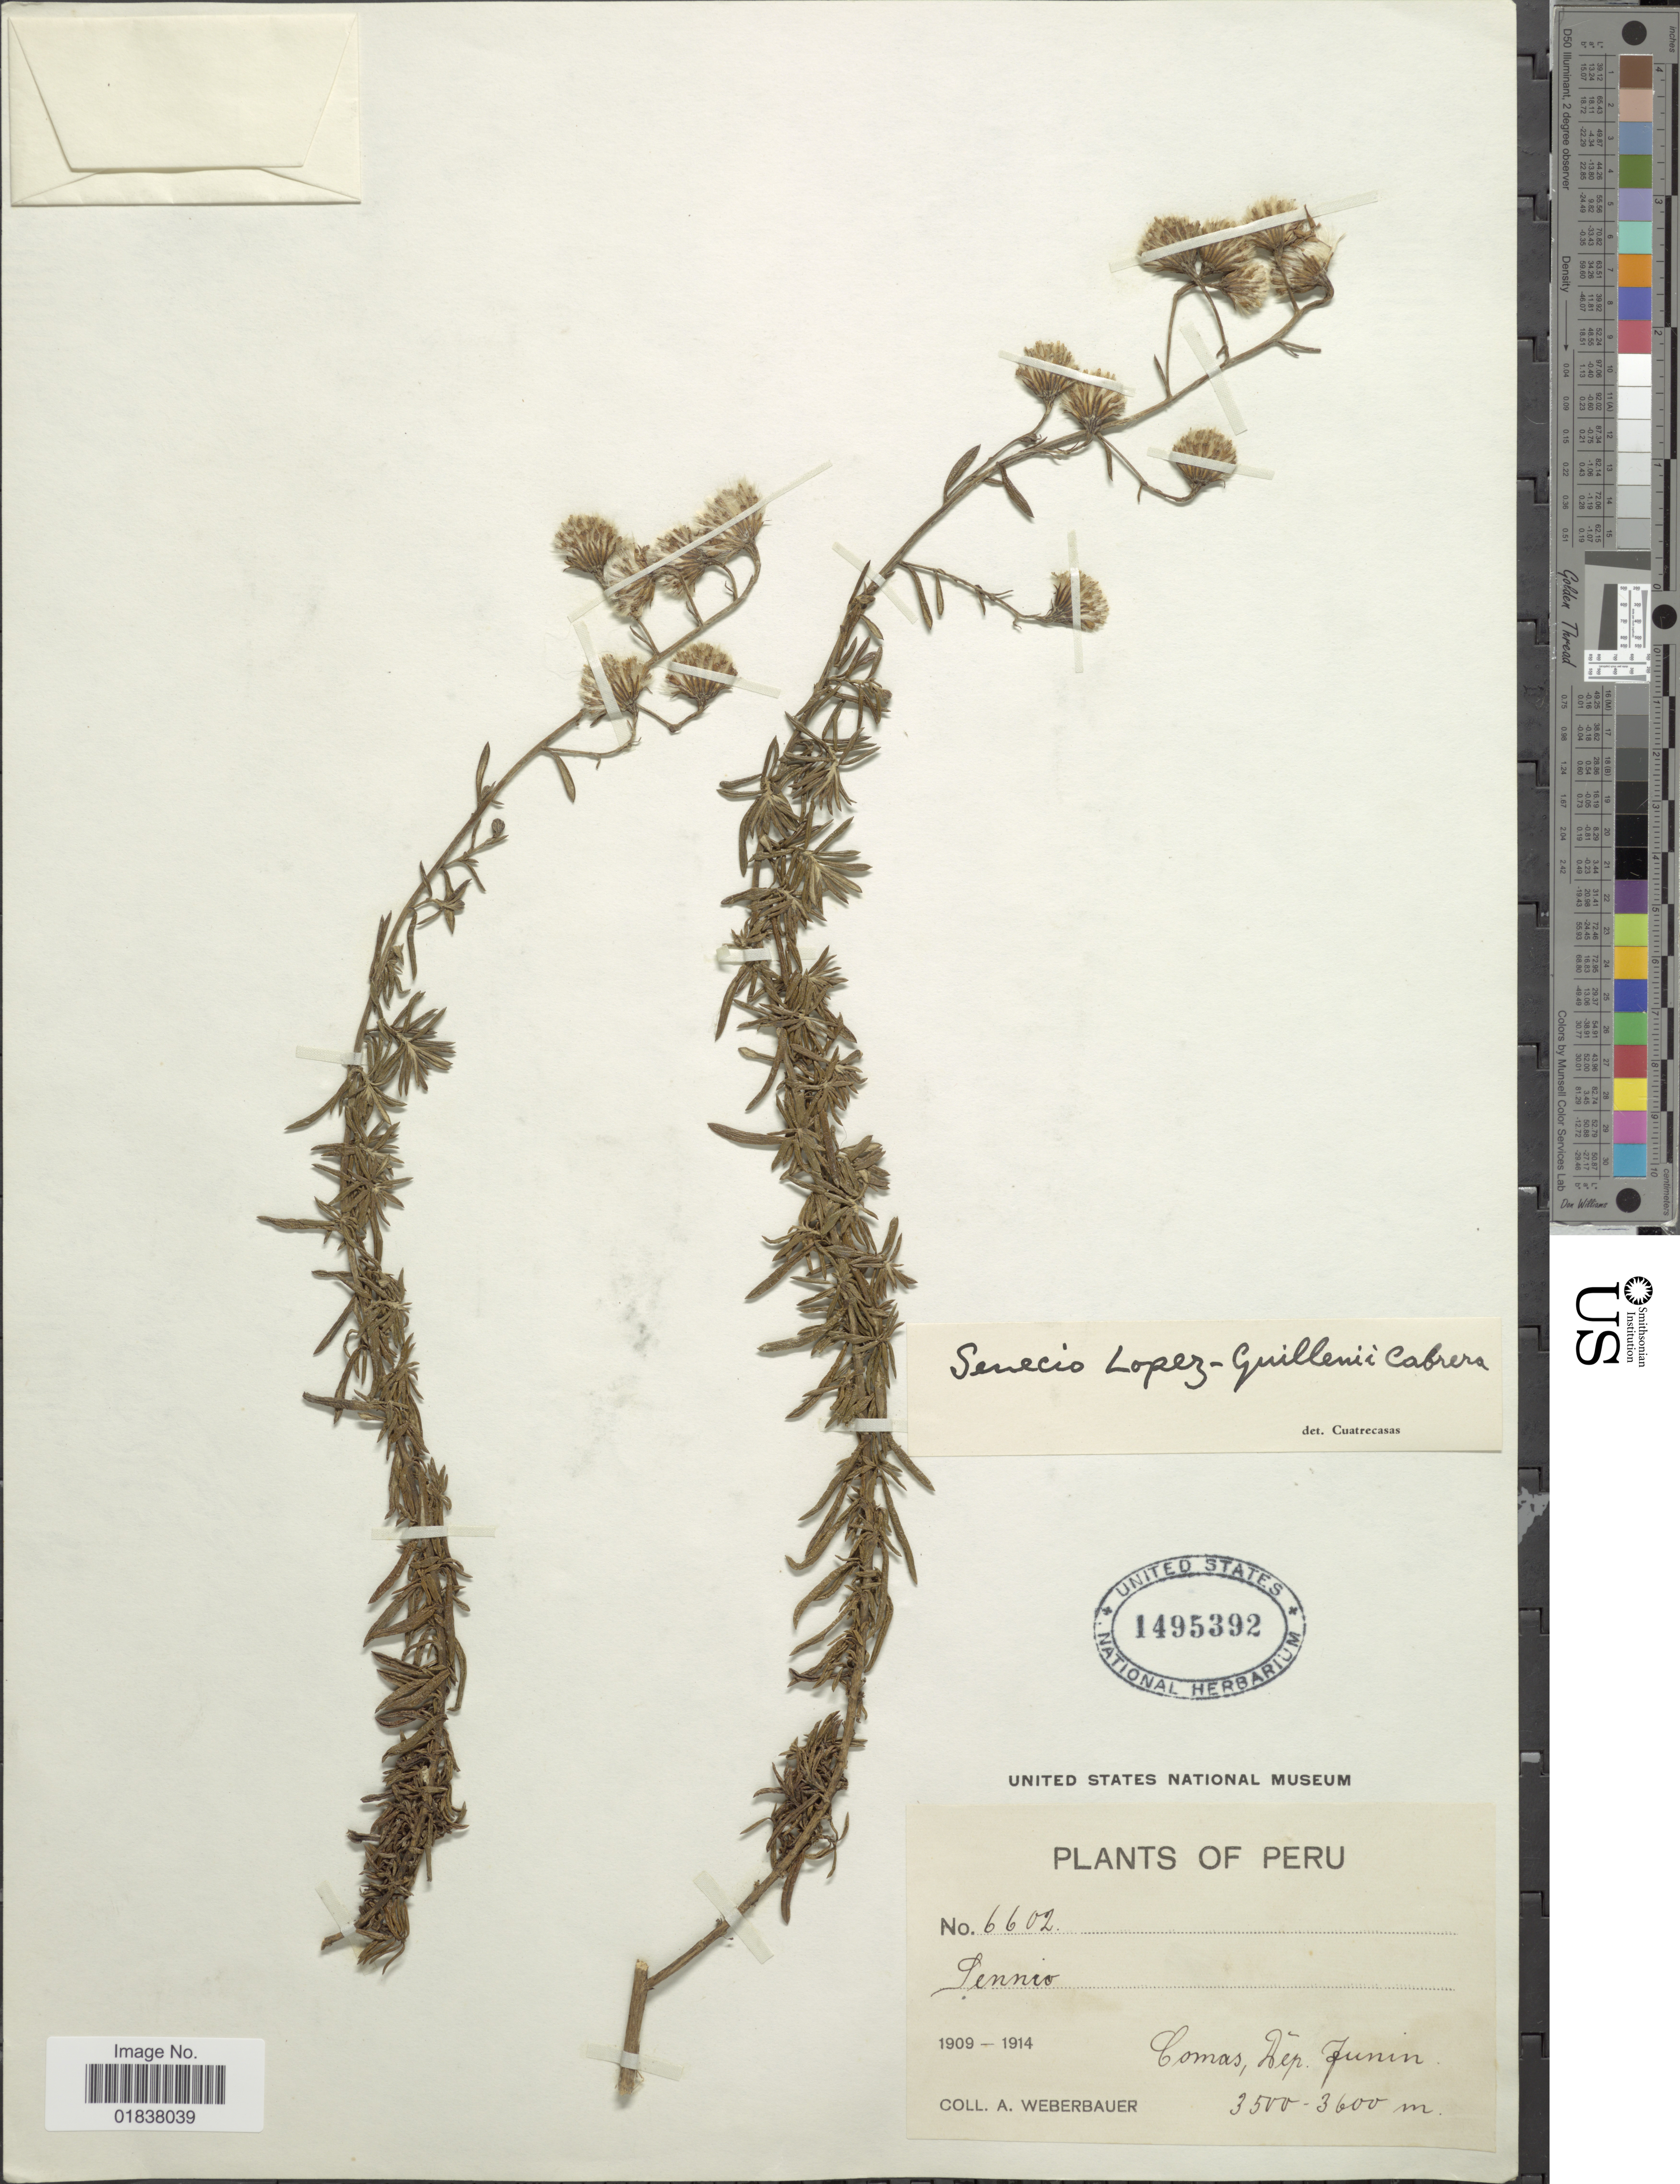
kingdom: Plantae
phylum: Tracheophyta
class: Magnoliopsida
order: Asterales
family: Asteraceae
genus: Senecio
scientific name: Senecio lopez-guillenii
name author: Cabrera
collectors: A. Weberbauer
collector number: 6602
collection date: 1909/1914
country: Peru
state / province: Junín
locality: Comas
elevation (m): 3500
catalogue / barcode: US 1495392